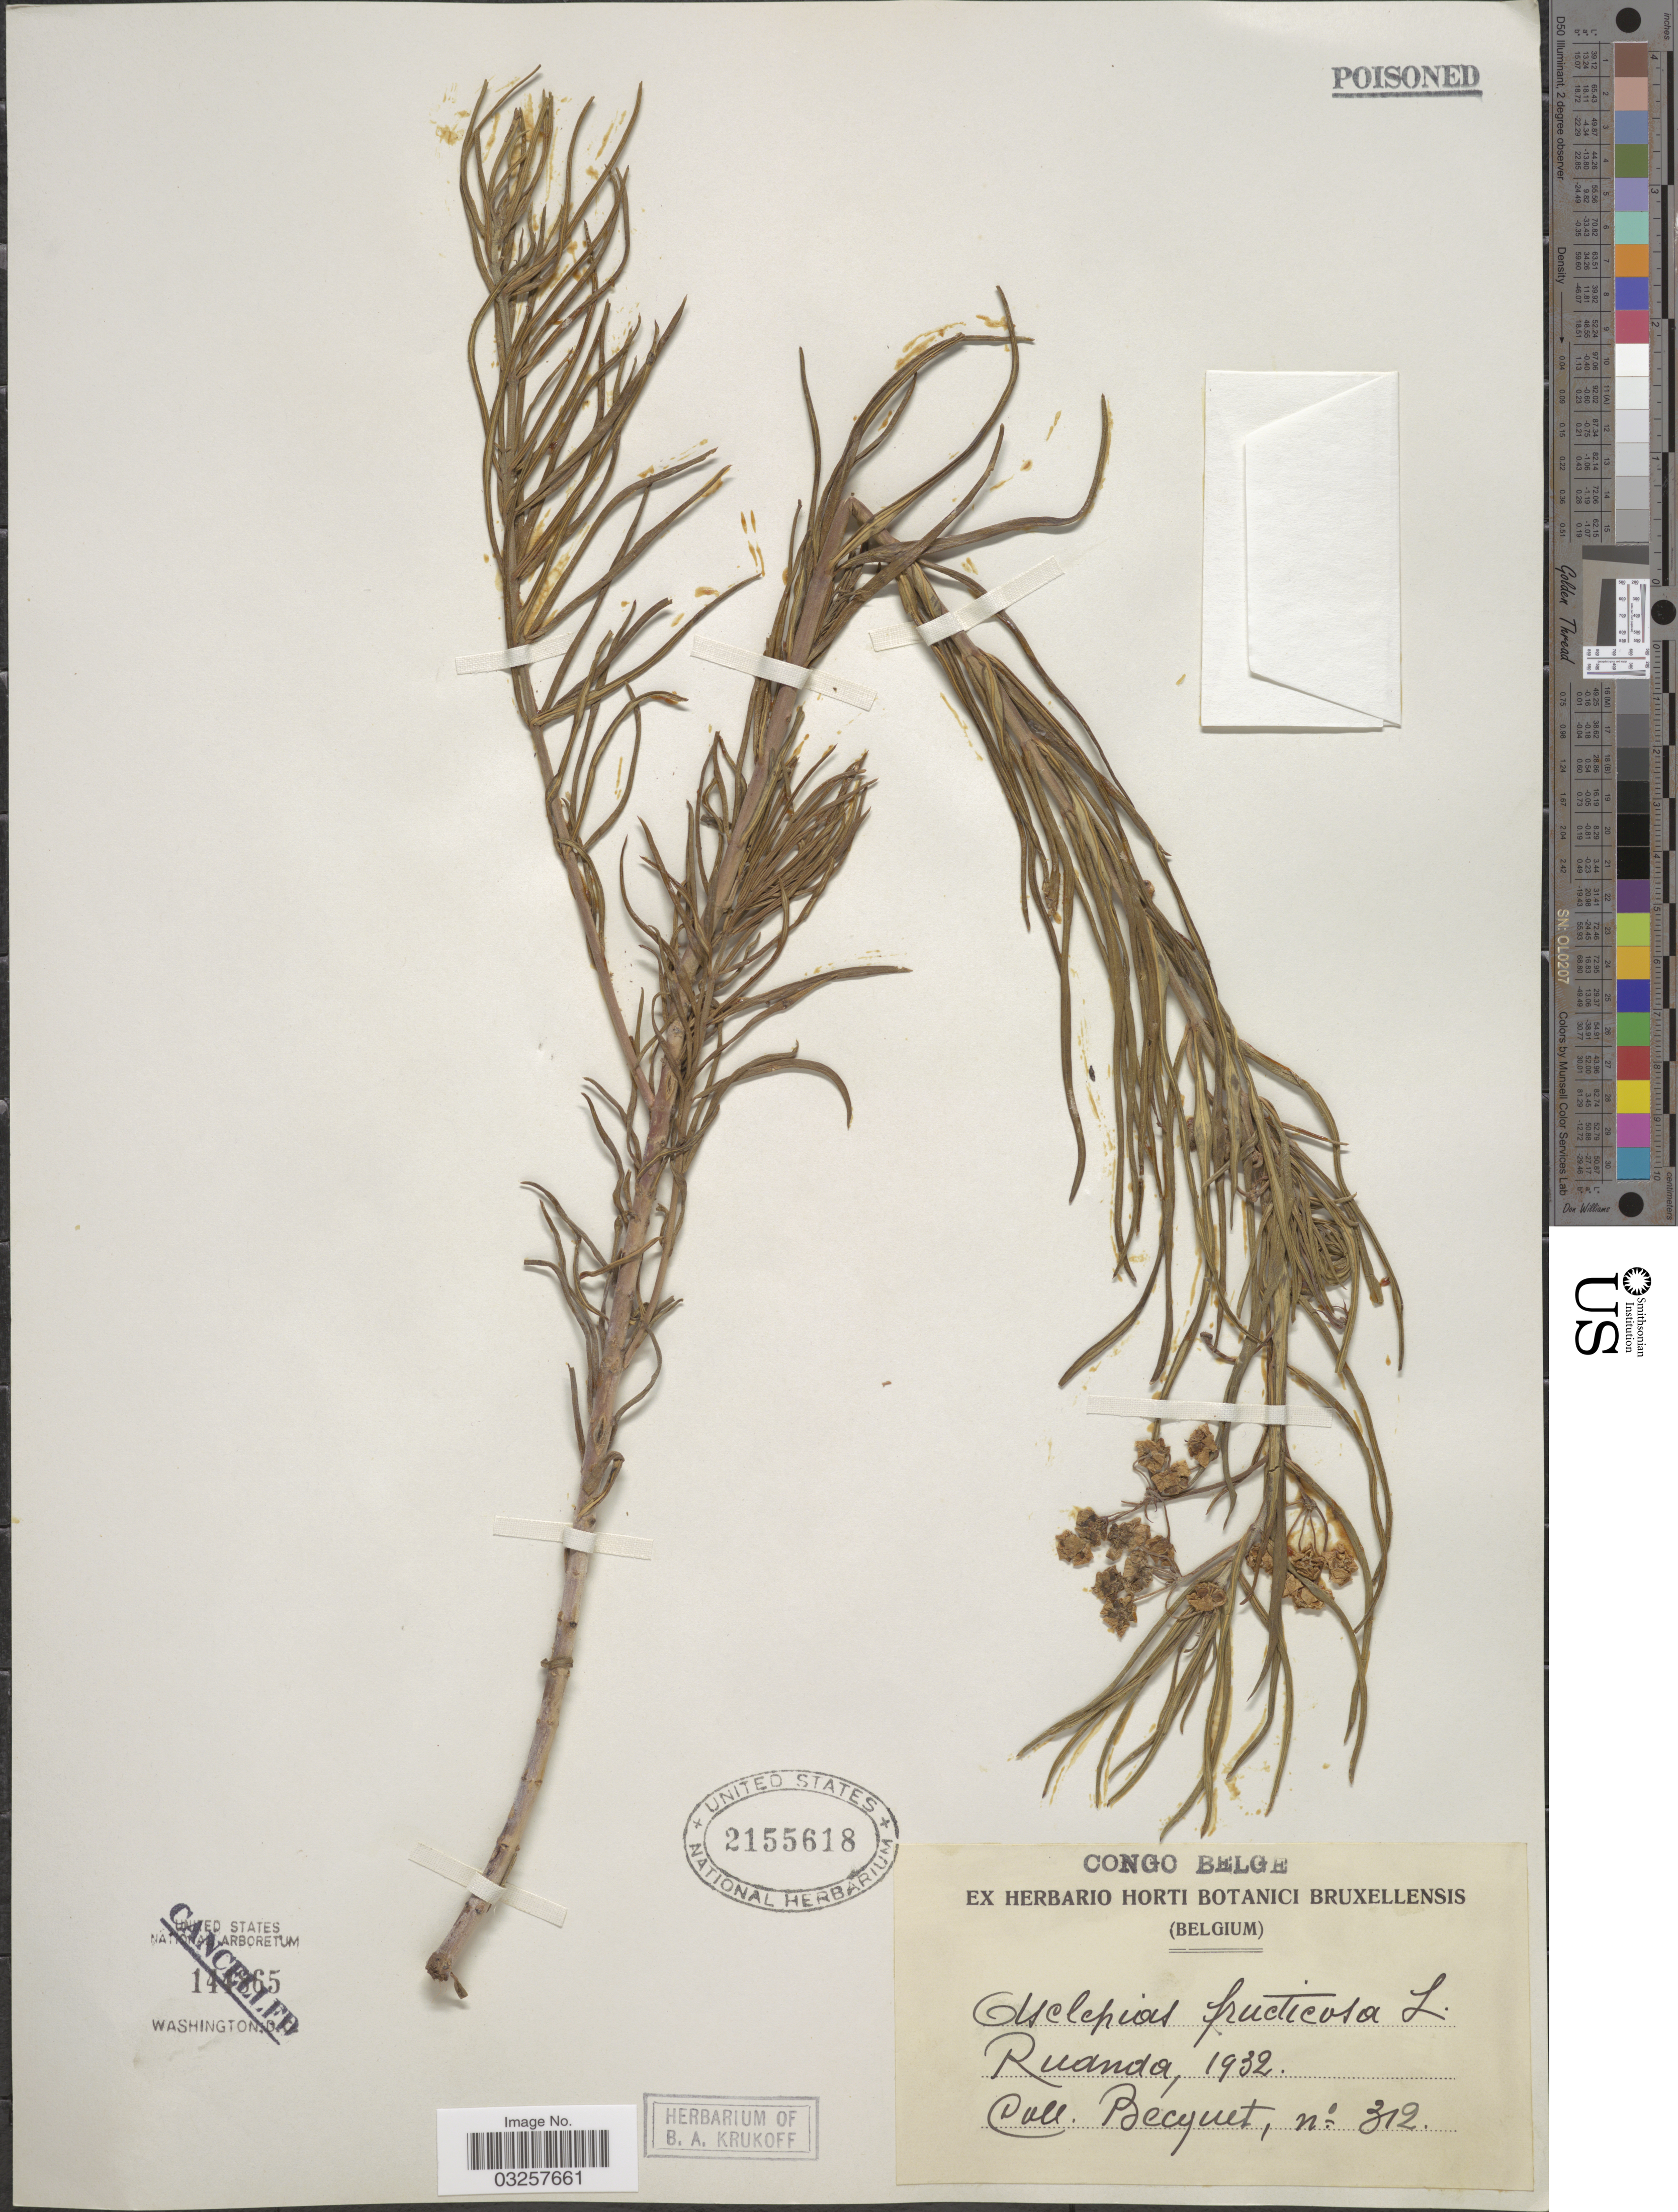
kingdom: Plantae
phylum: Tracheophyta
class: Magnoliopsida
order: Gentianales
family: Apocynaceae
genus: Asclepias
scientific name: Asclepias fruticosa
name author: L.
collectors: Becquet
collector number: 312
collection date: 1932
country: Rwanda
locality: Ruanda.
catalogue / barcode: US 2155618